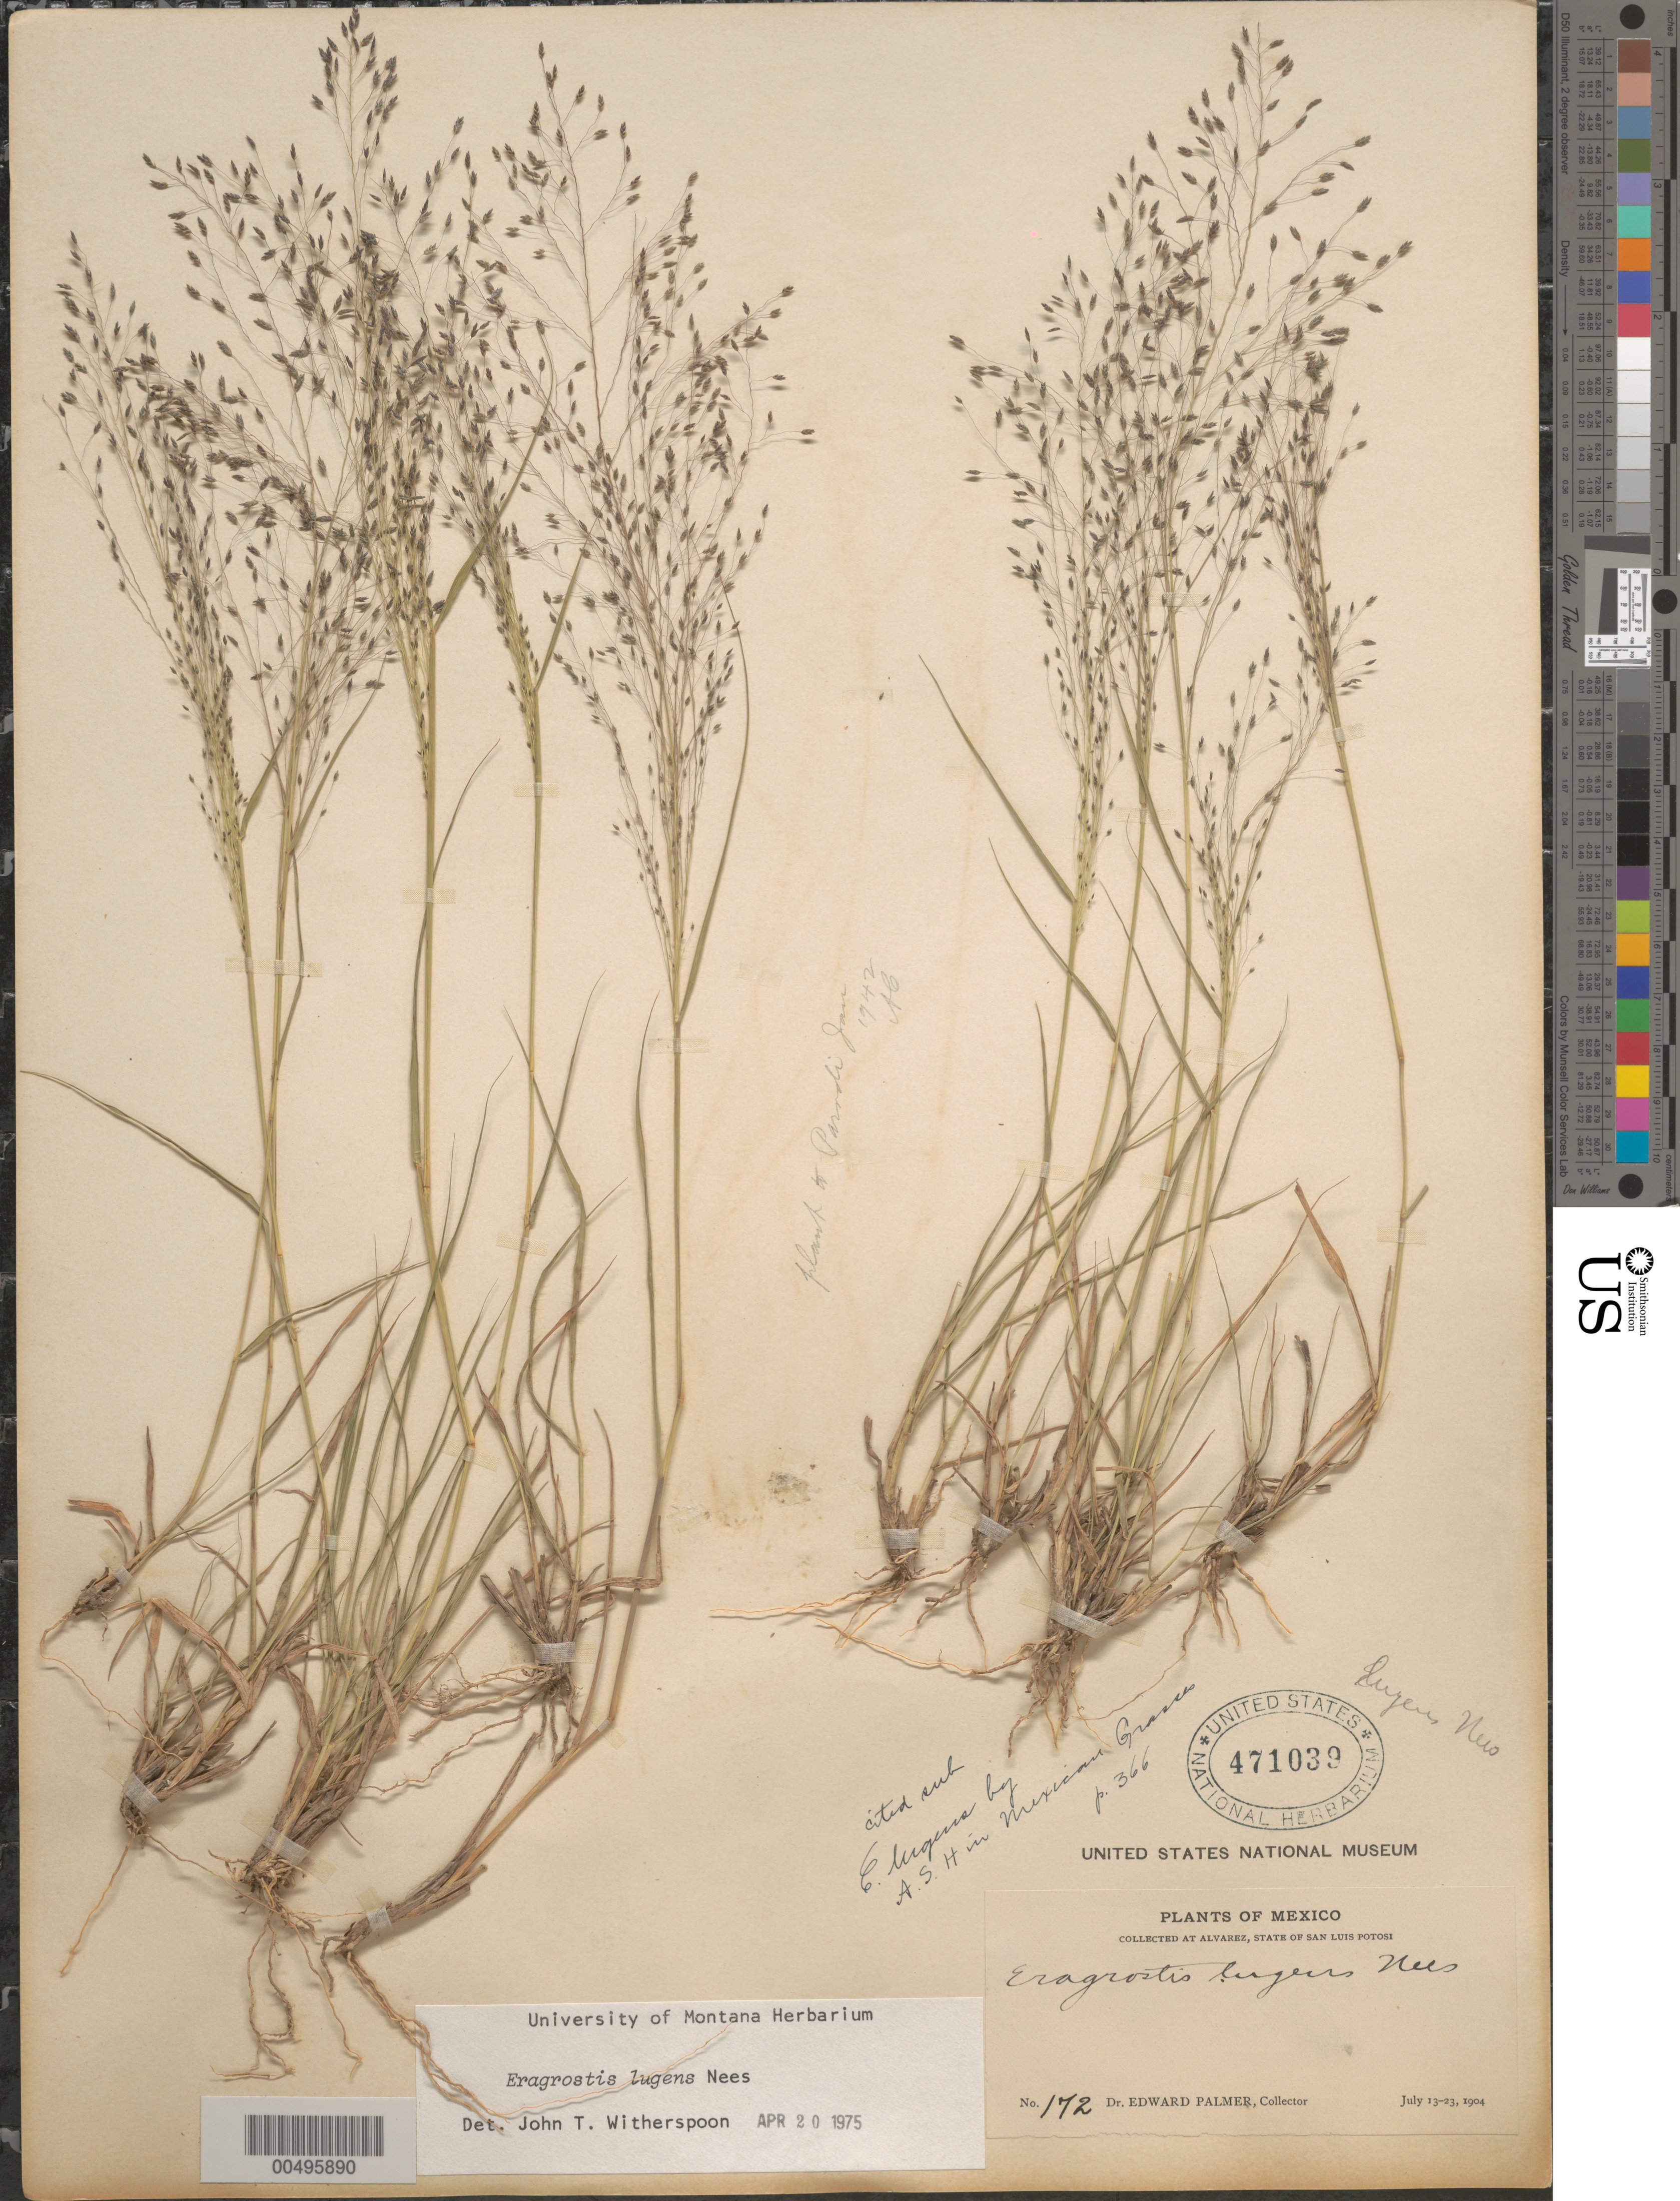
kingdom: Plantae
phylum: Tracheophyta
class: Liliopsida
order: Poales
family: Poaceae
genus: Eragrostis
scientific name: Eragrostis lugens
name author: Nees in Mart.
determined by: Witherspoon, John T.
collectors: E. Palmer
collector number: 172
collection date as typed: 13 Jul 1904 to 23 Jul 1904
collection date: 1904-07-13/1904-07-23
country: Mexico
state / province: San Luis Potosi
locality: Alvarez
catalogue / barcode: US 471039